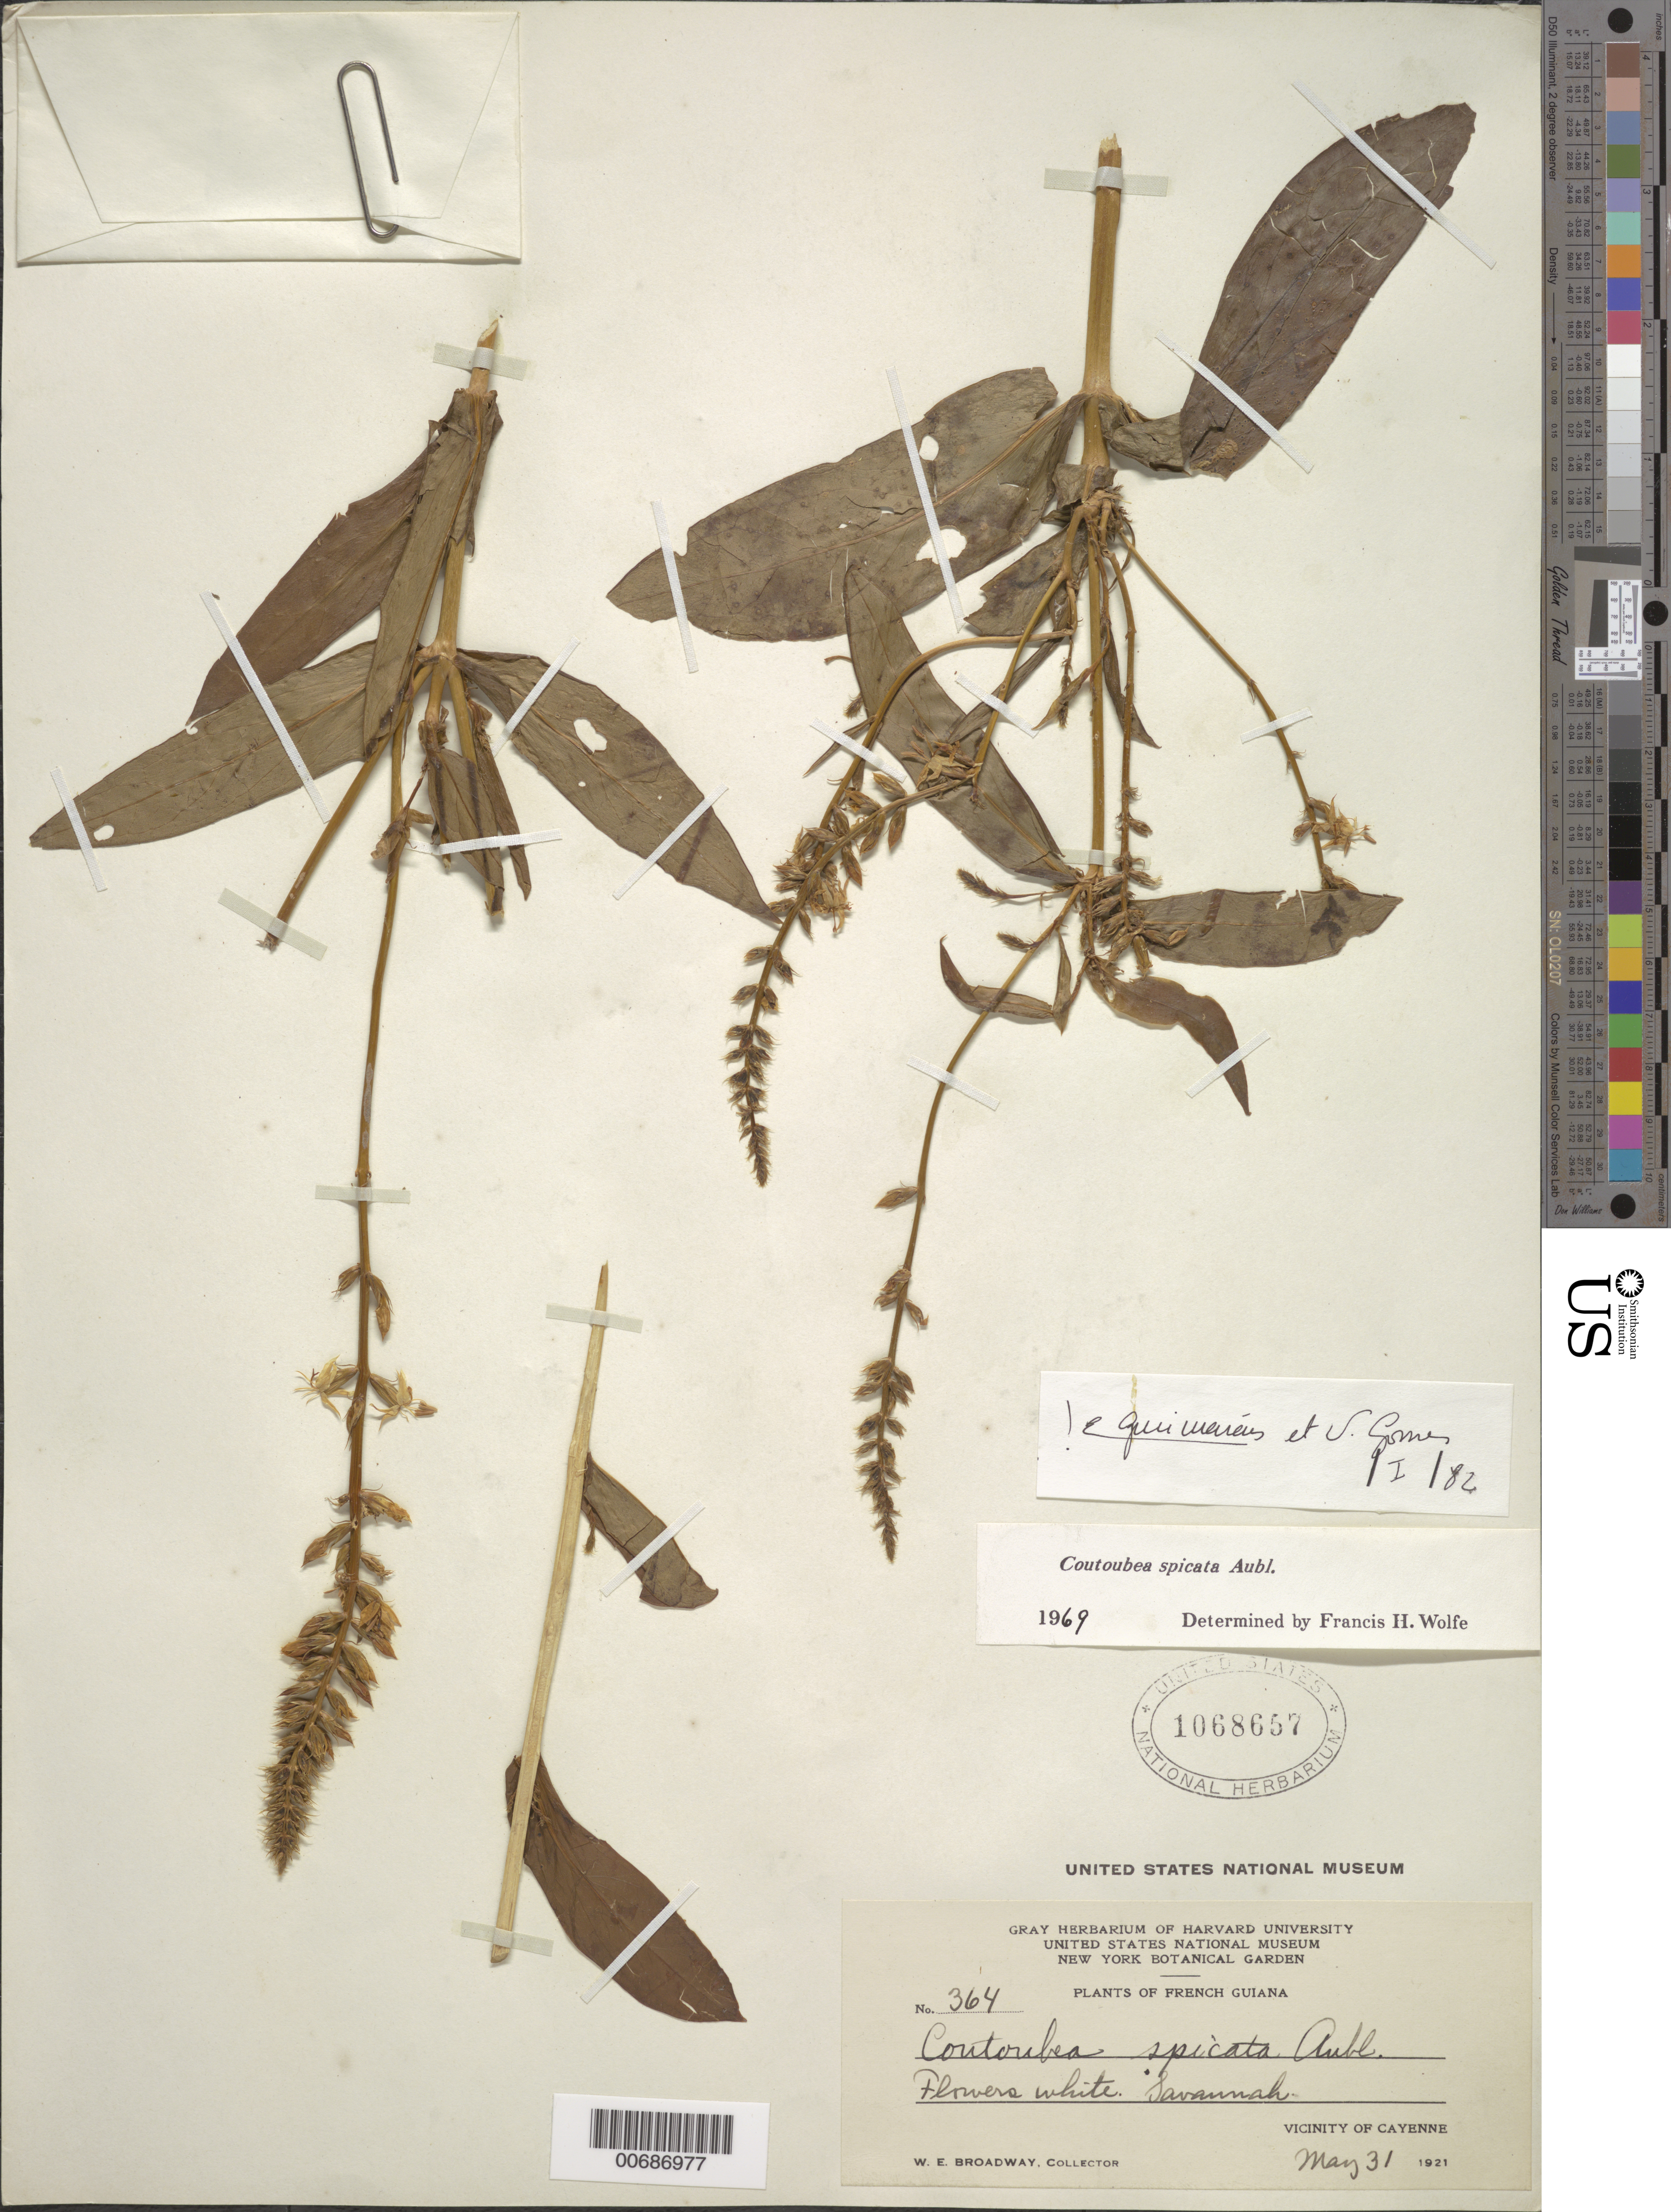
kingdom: Plantae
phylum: Tracheophyta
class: Magnoliopsida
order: Gentianales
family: Gentianaceae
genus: Coutoubea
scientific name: Coutoubea spicata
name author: Aubl.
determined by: Guimaraes, E. F.; Gomes, V.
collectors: W. E. Broadway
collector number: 364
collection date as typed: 31-May-21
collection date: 1921-05-31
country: French Guiana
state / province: Cayenne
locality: Cayenne, vic.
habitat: Savanna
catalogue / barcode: US 1068657